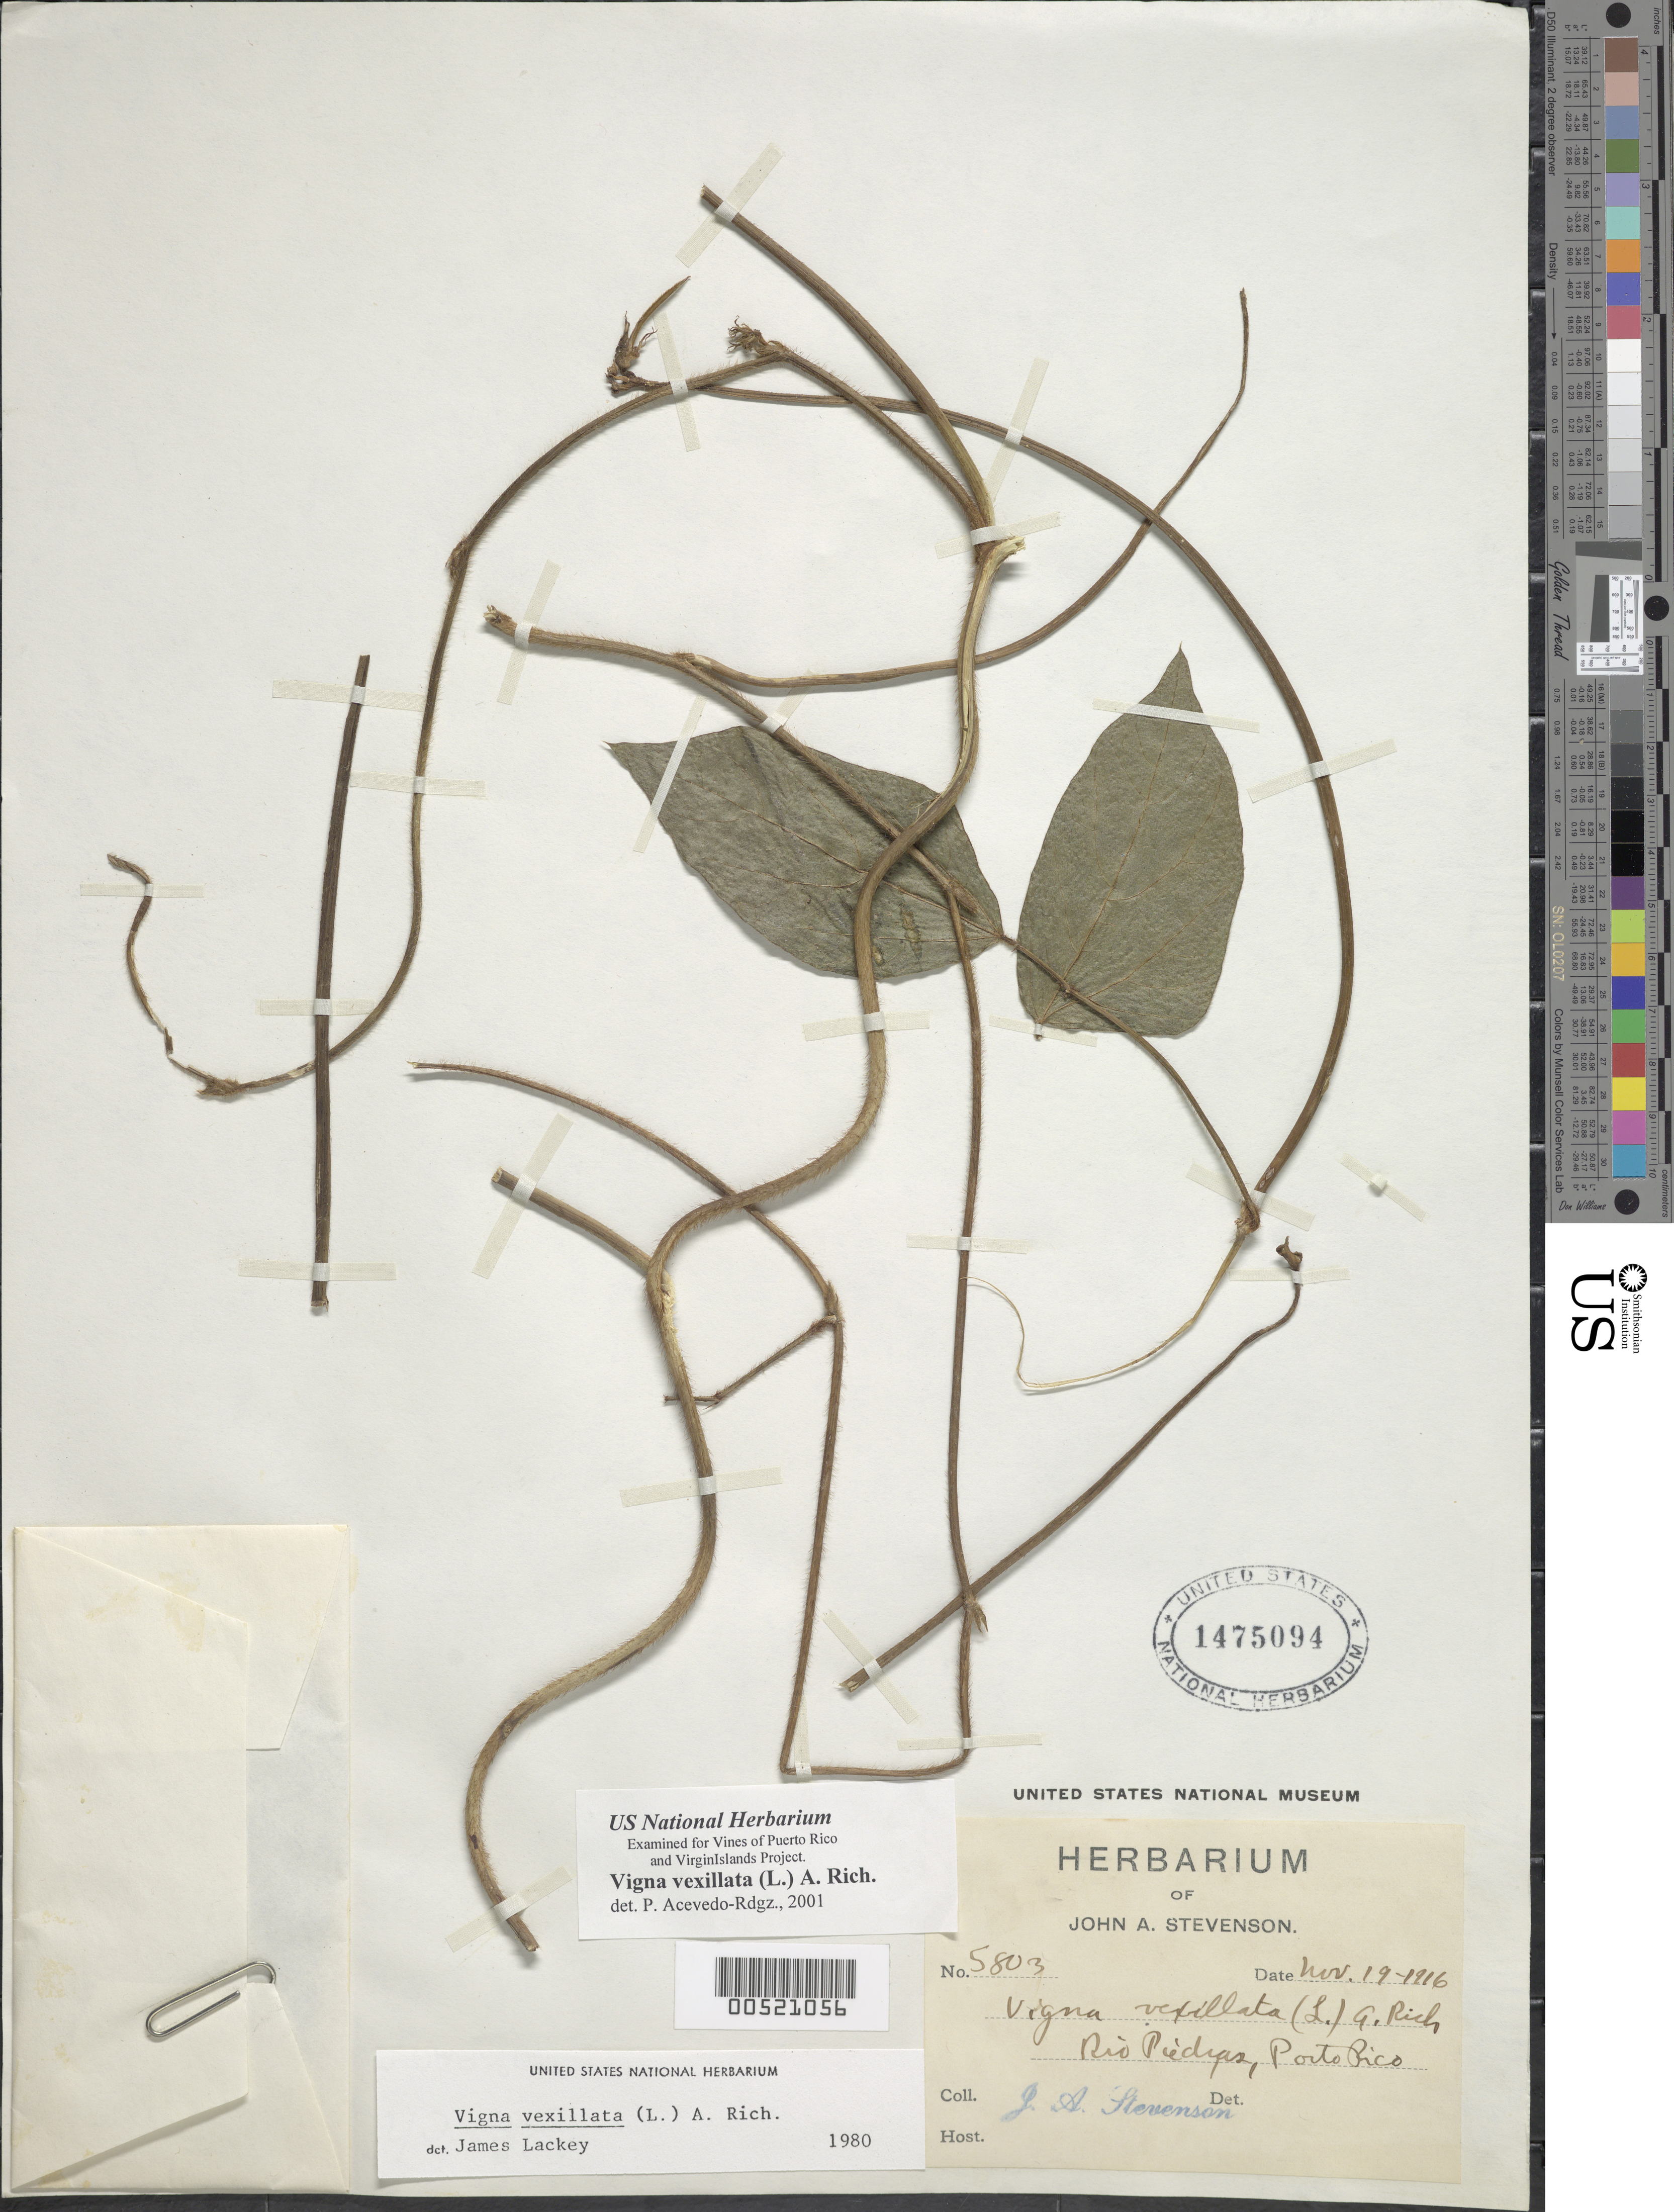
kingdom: Plantae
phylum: Tracheophyta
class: Magnoliopsida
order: Fabales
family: Fabaceae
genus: Vigna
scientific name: Vigna vexillata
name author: (L.) A. Rich.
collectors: J. Stevenson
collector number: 5803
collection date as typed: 19 Nov 1916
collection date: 1916-11-19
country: Puerto Rico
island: Greater Antilles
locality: Rio Piedras.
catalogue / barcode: US 1475094